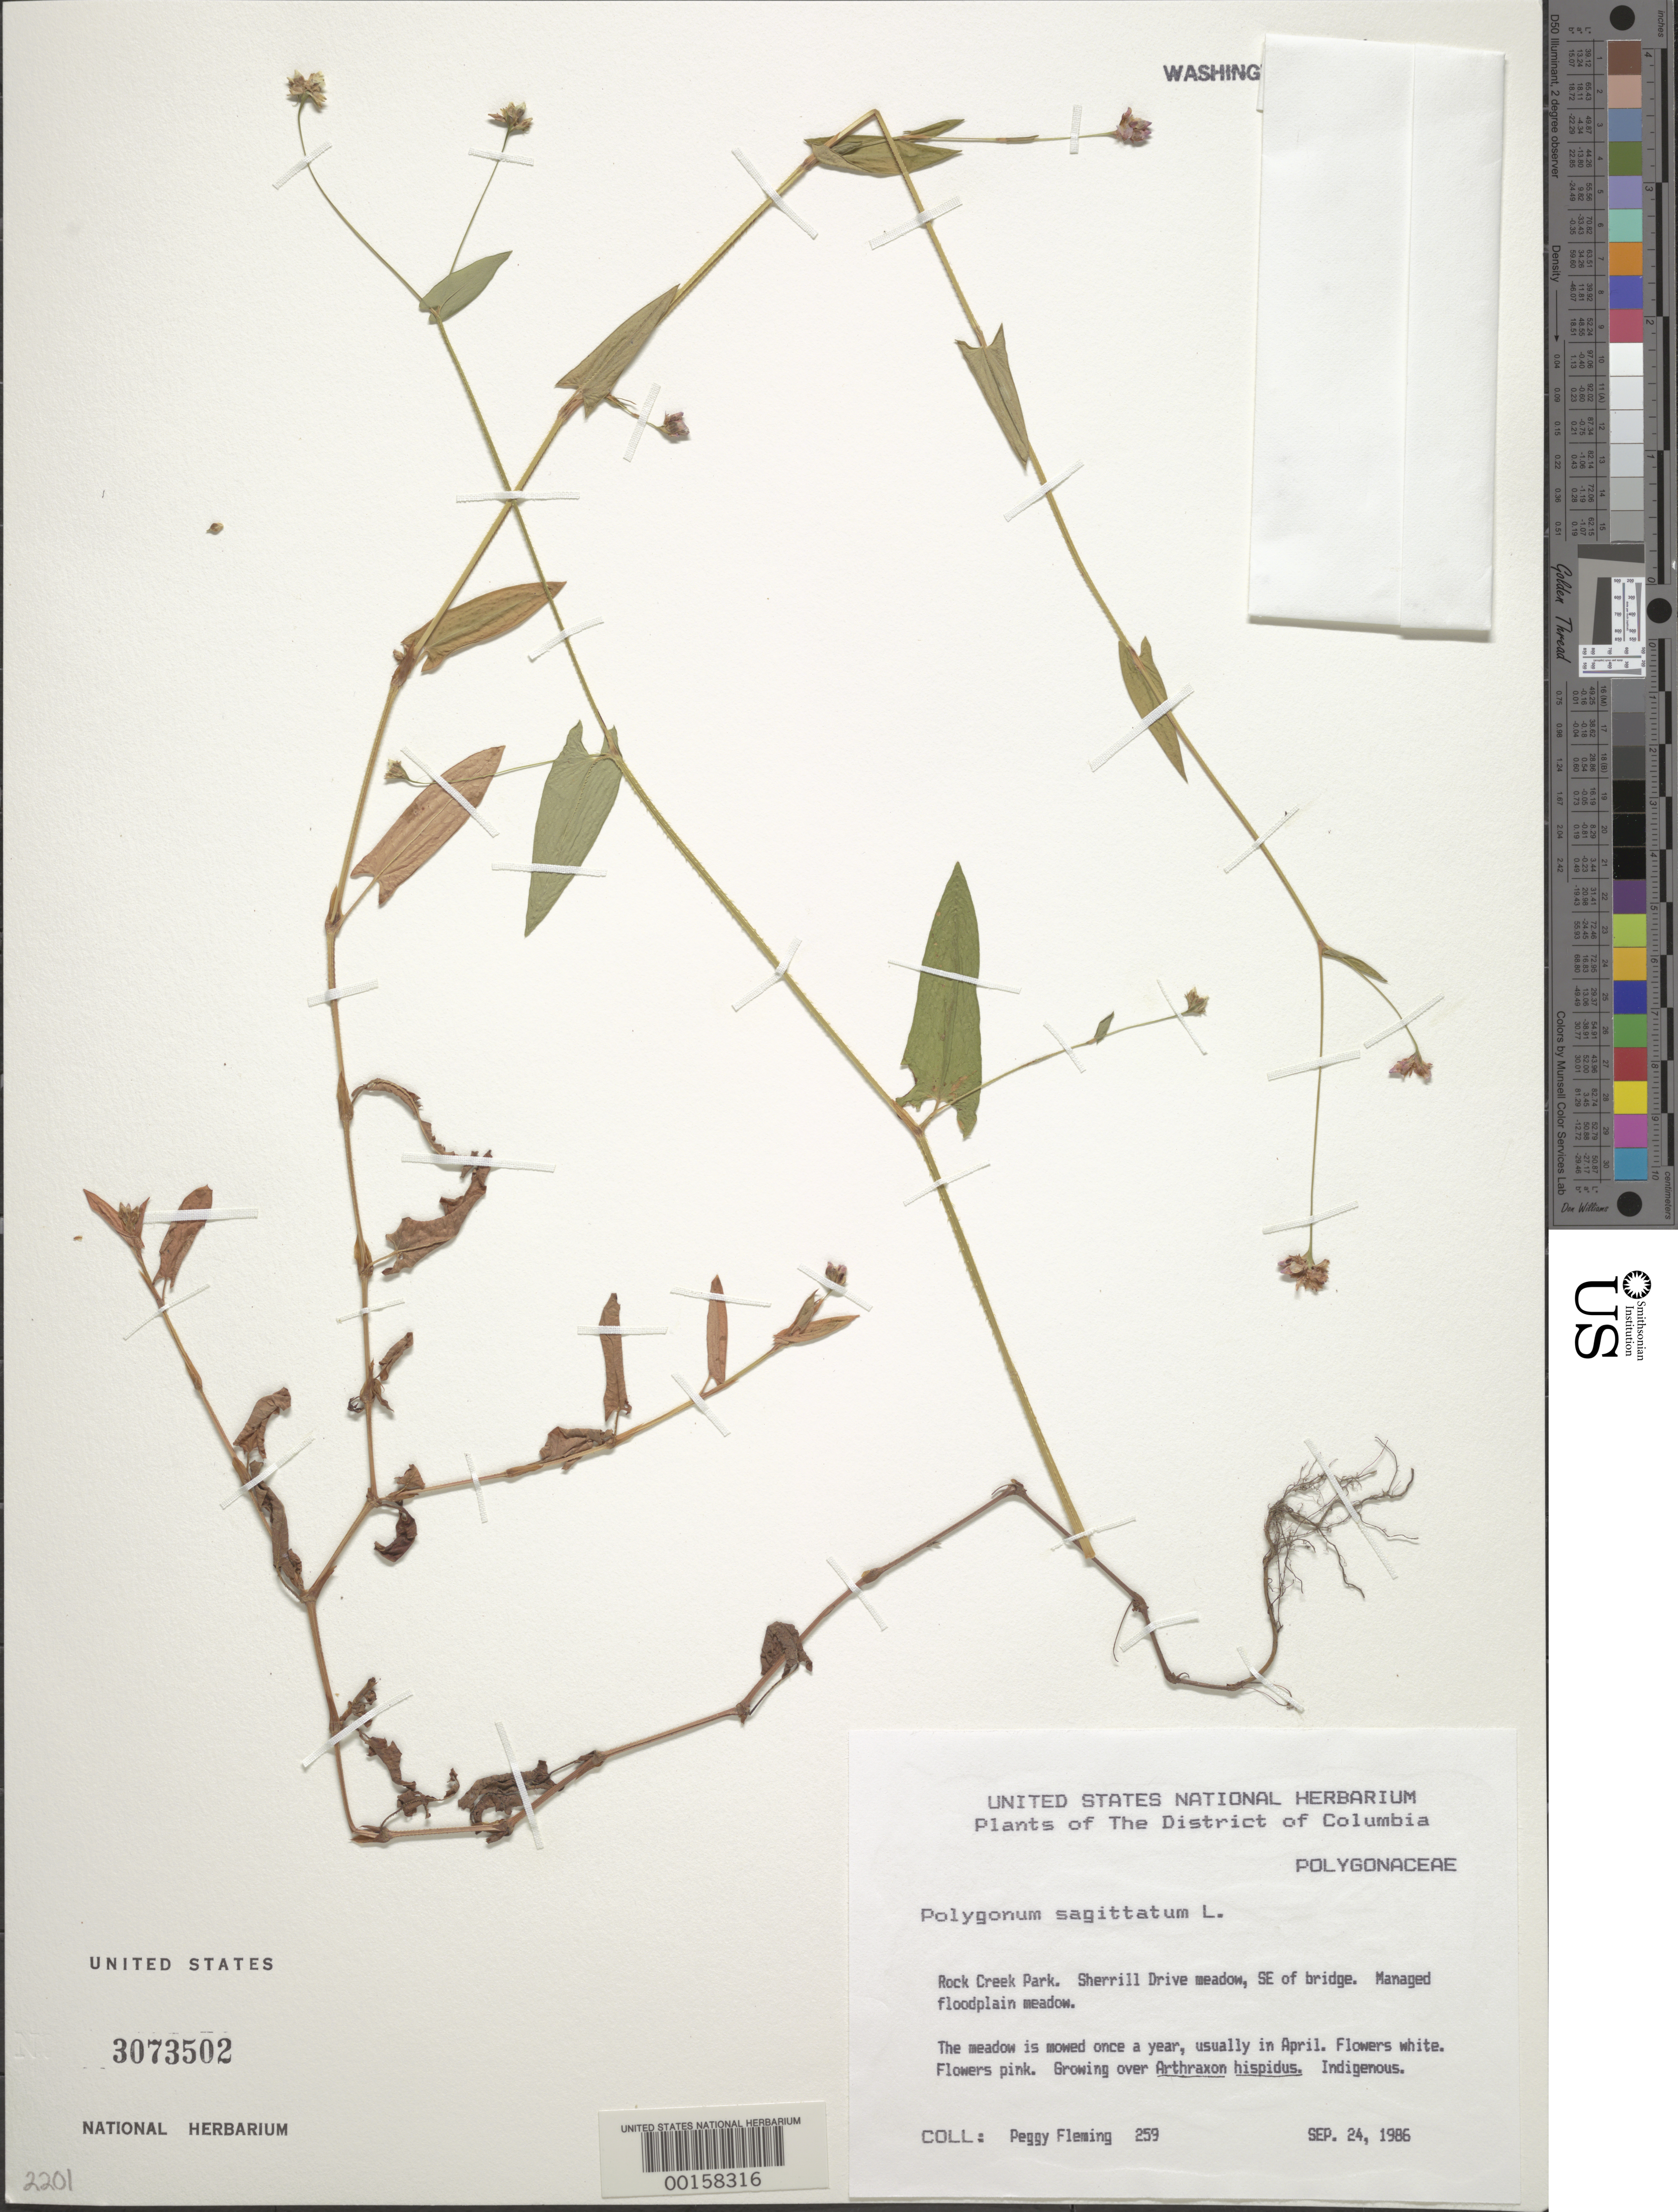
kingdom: Plantae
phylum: Tracheophyta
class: Magnoliopsida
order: Caryophyllales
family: Polygonaceae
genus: Persicaria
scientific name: Persicaria sagittata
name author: (L.) H. Gross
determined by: Atha, D. E.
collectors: P. Fleming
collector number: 259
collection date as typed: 24 Sep 1986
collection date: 1986-09-24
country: United States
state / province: District of Columbia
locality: Rock Creek Park. Sherrill Drive meadow, SE of Bridge.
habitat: Managed floodplain meadow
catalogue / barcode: US 3073502